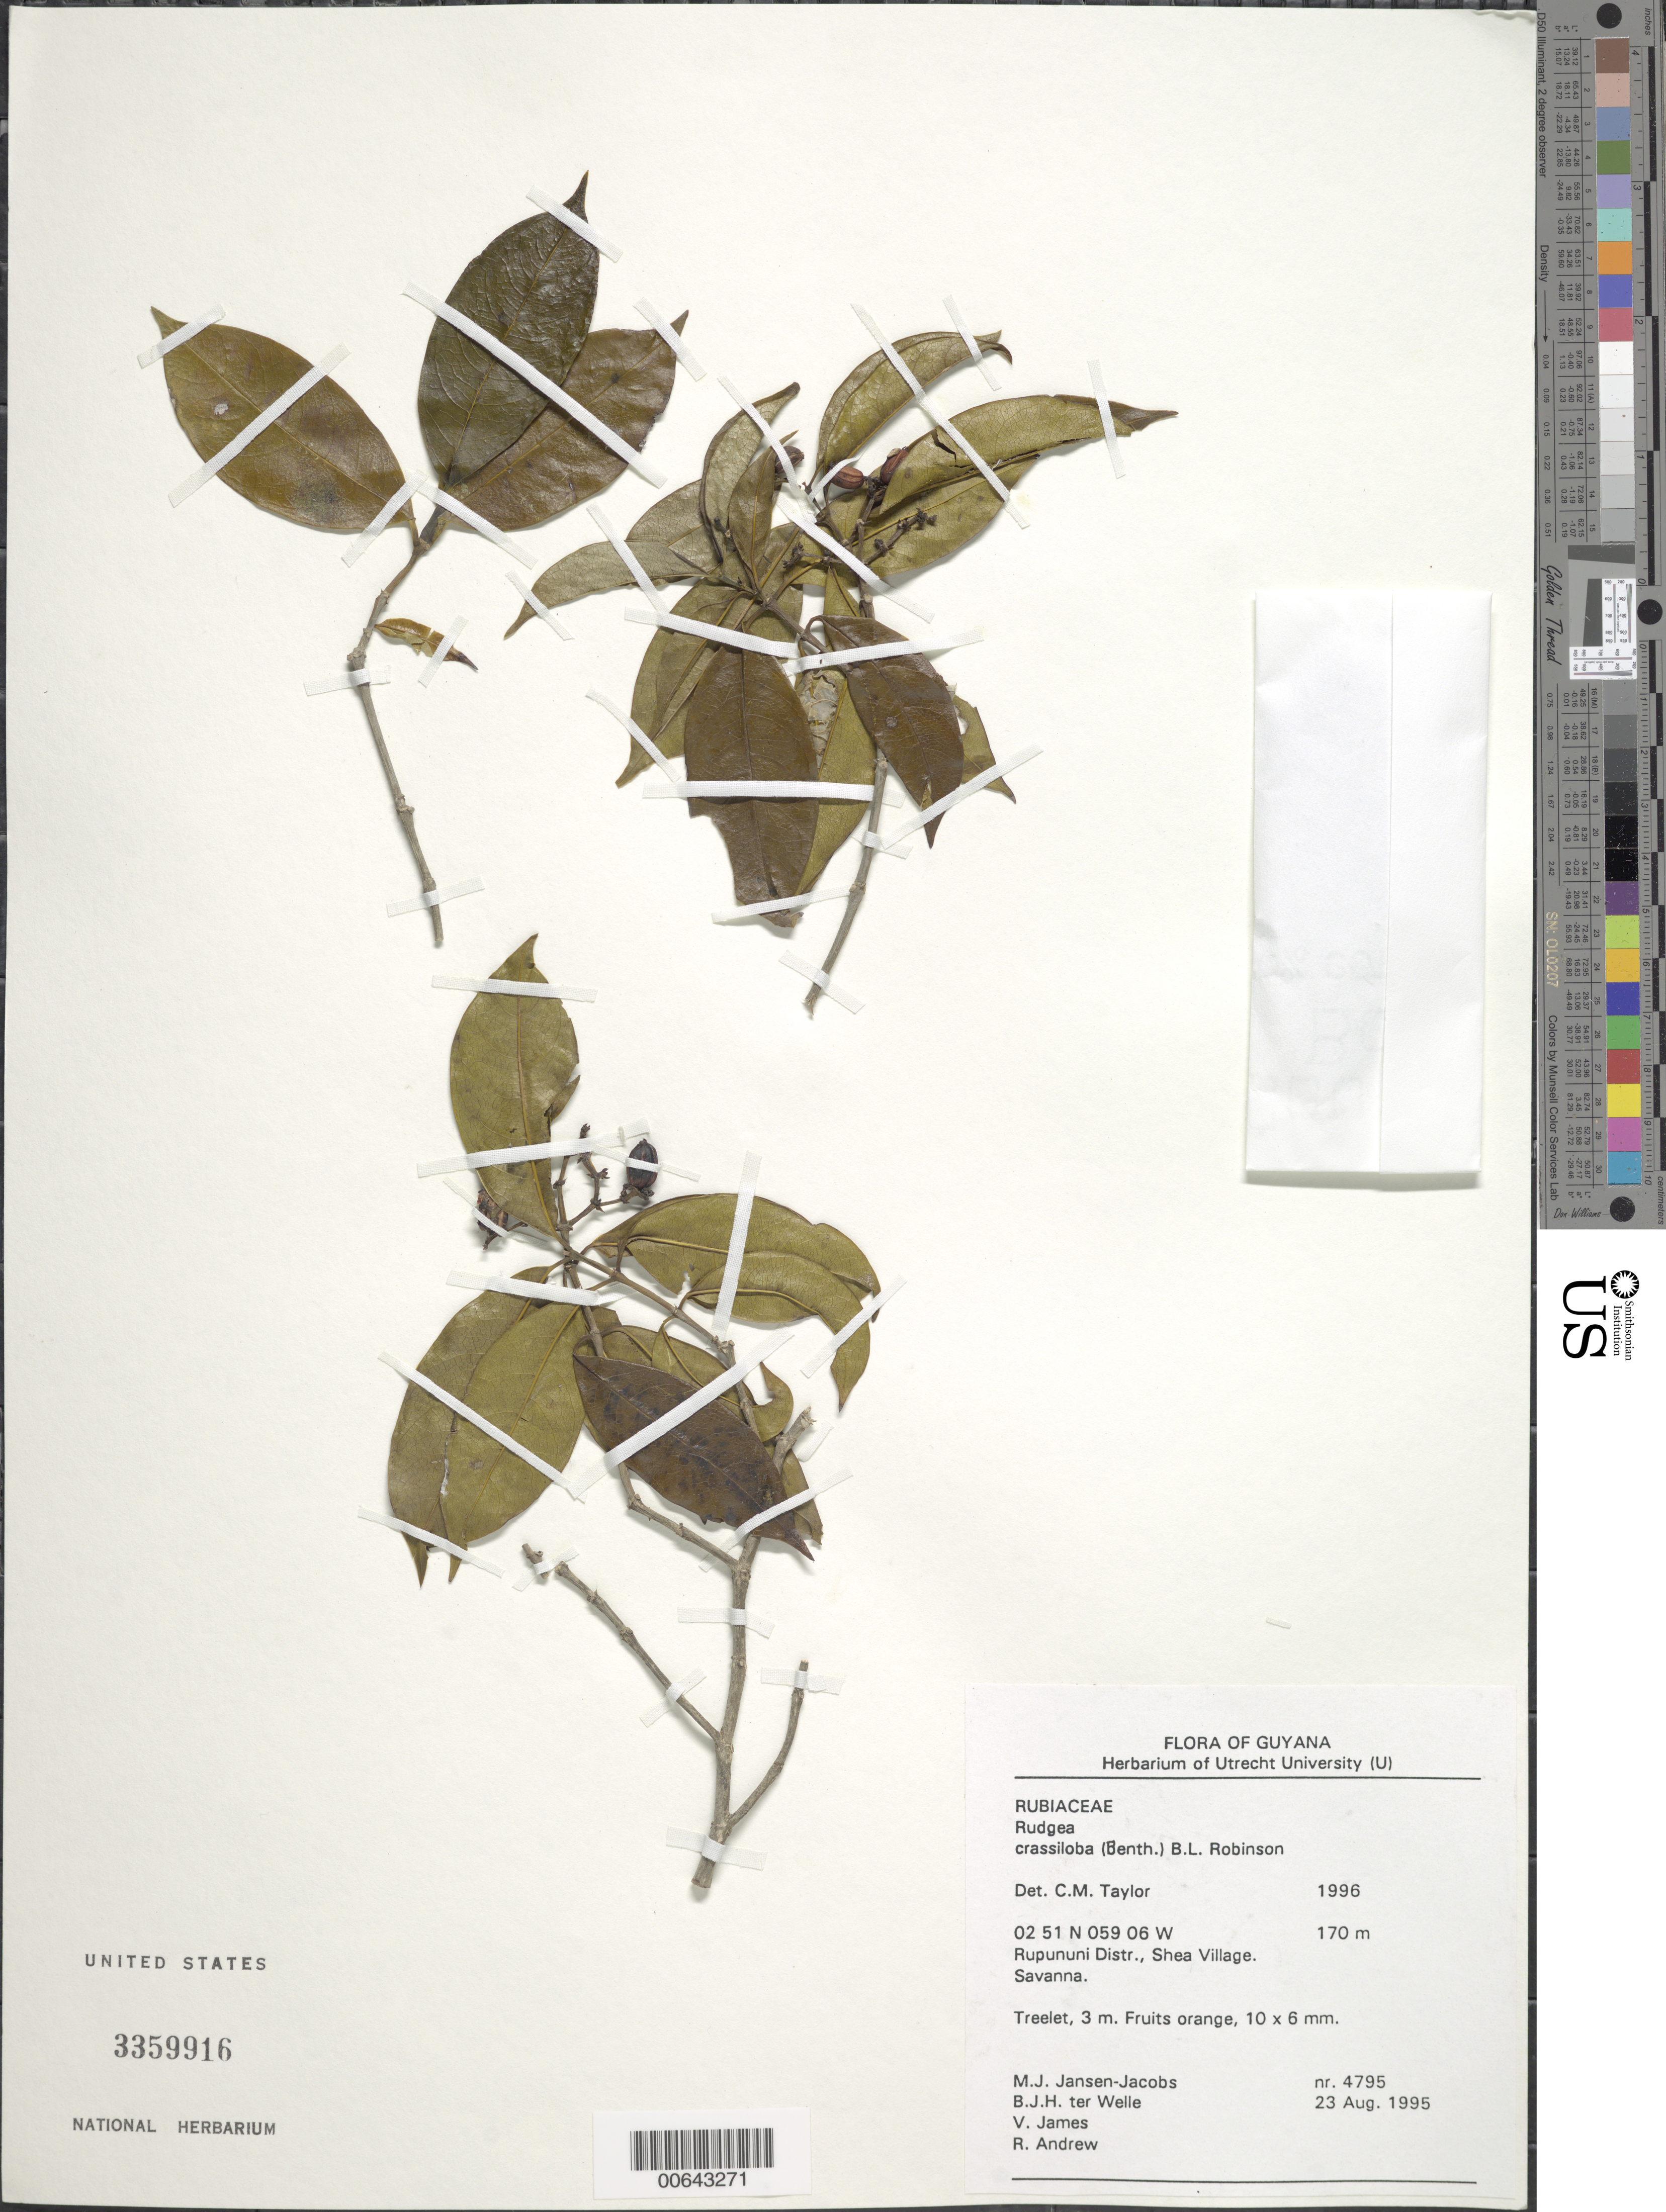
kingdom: Plantae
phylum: Tracheophyta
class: Magnoliopsida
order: Gentianales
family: Rubiaceae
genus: Rudgea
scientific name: Rudgea crassiloba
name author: (Benth.) B.L. Rob.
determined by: Taylor, Charlotte M.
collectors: M. J. Jansen-Jacobs, B. Welle, V. James & R. Andrew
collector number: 4795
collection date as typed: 23-Aug-95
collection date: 1995-08-23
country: Guyana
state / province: U. Takutu-U. Essequibo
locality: Shea Village, Rupununi Dist.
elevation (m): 170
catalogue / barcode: US 3359916